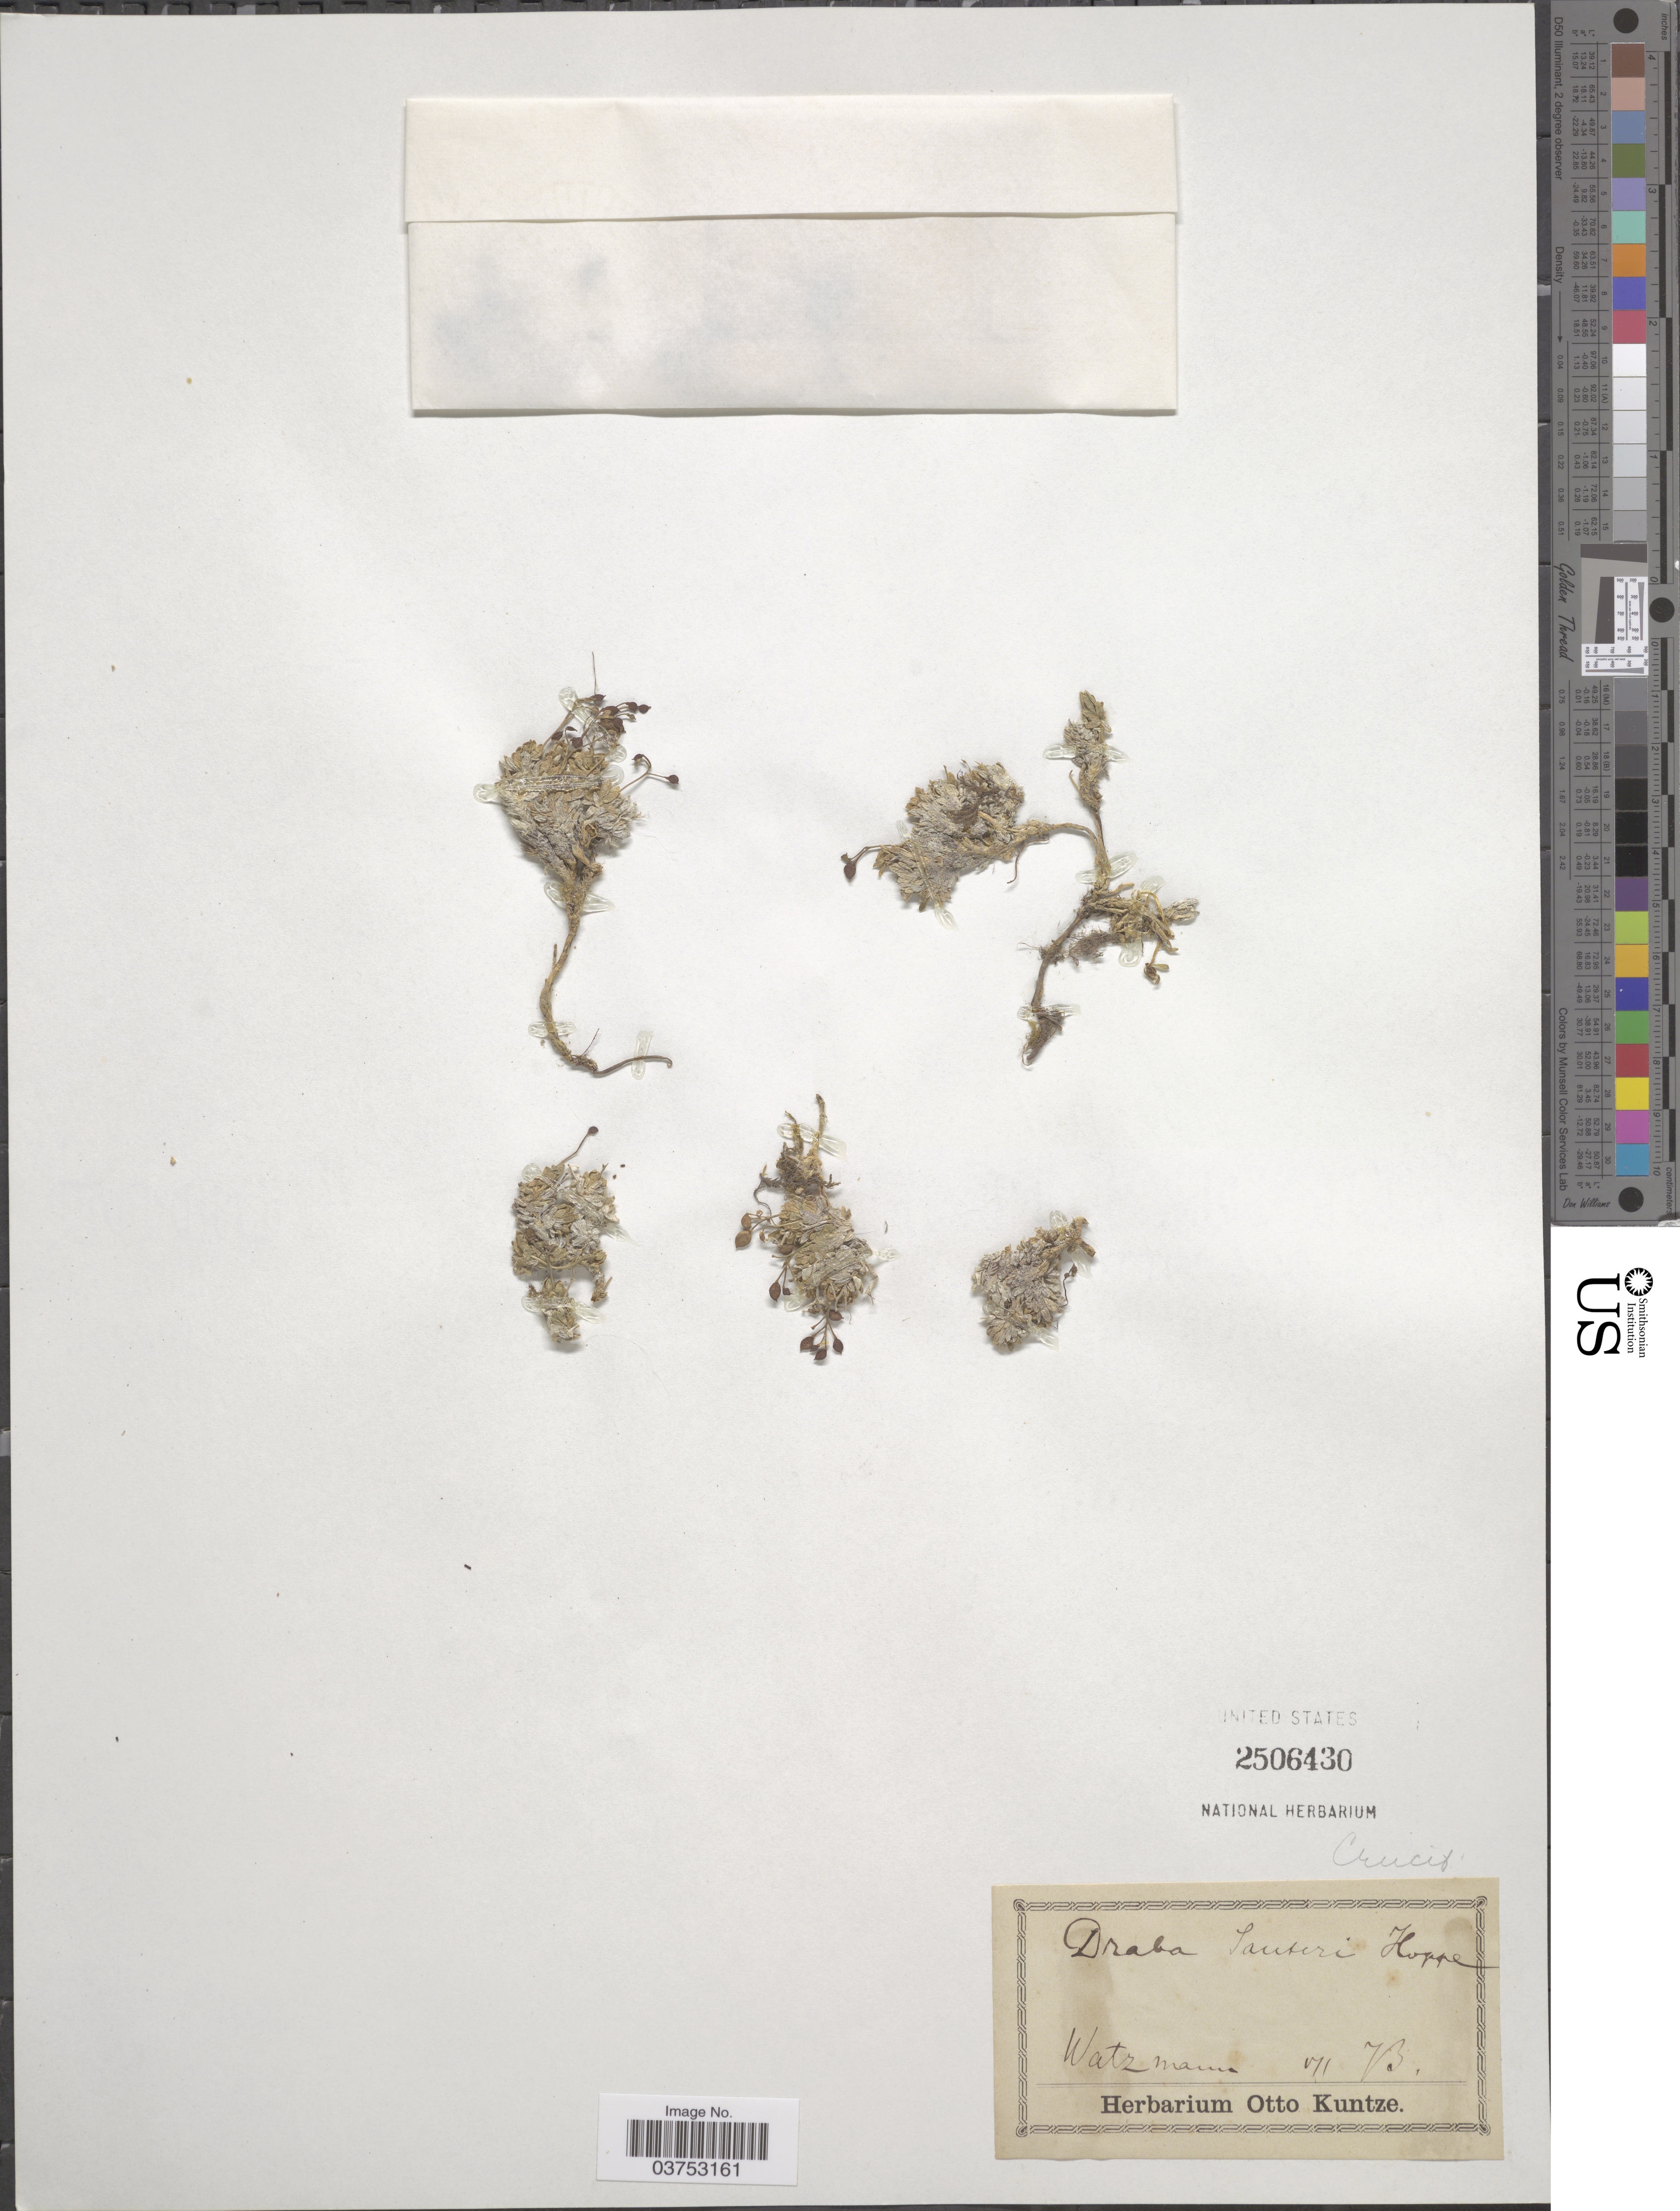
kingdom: Plantae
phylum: Tracheophyta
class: Magnoliopsida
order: Brassicales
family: Brassicaceae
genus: Draba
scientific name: Draba sauteri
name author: Hoppe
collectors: -. Watzmann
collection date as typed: Transcribed d/m/y: /7/73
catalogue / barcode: US 2506430